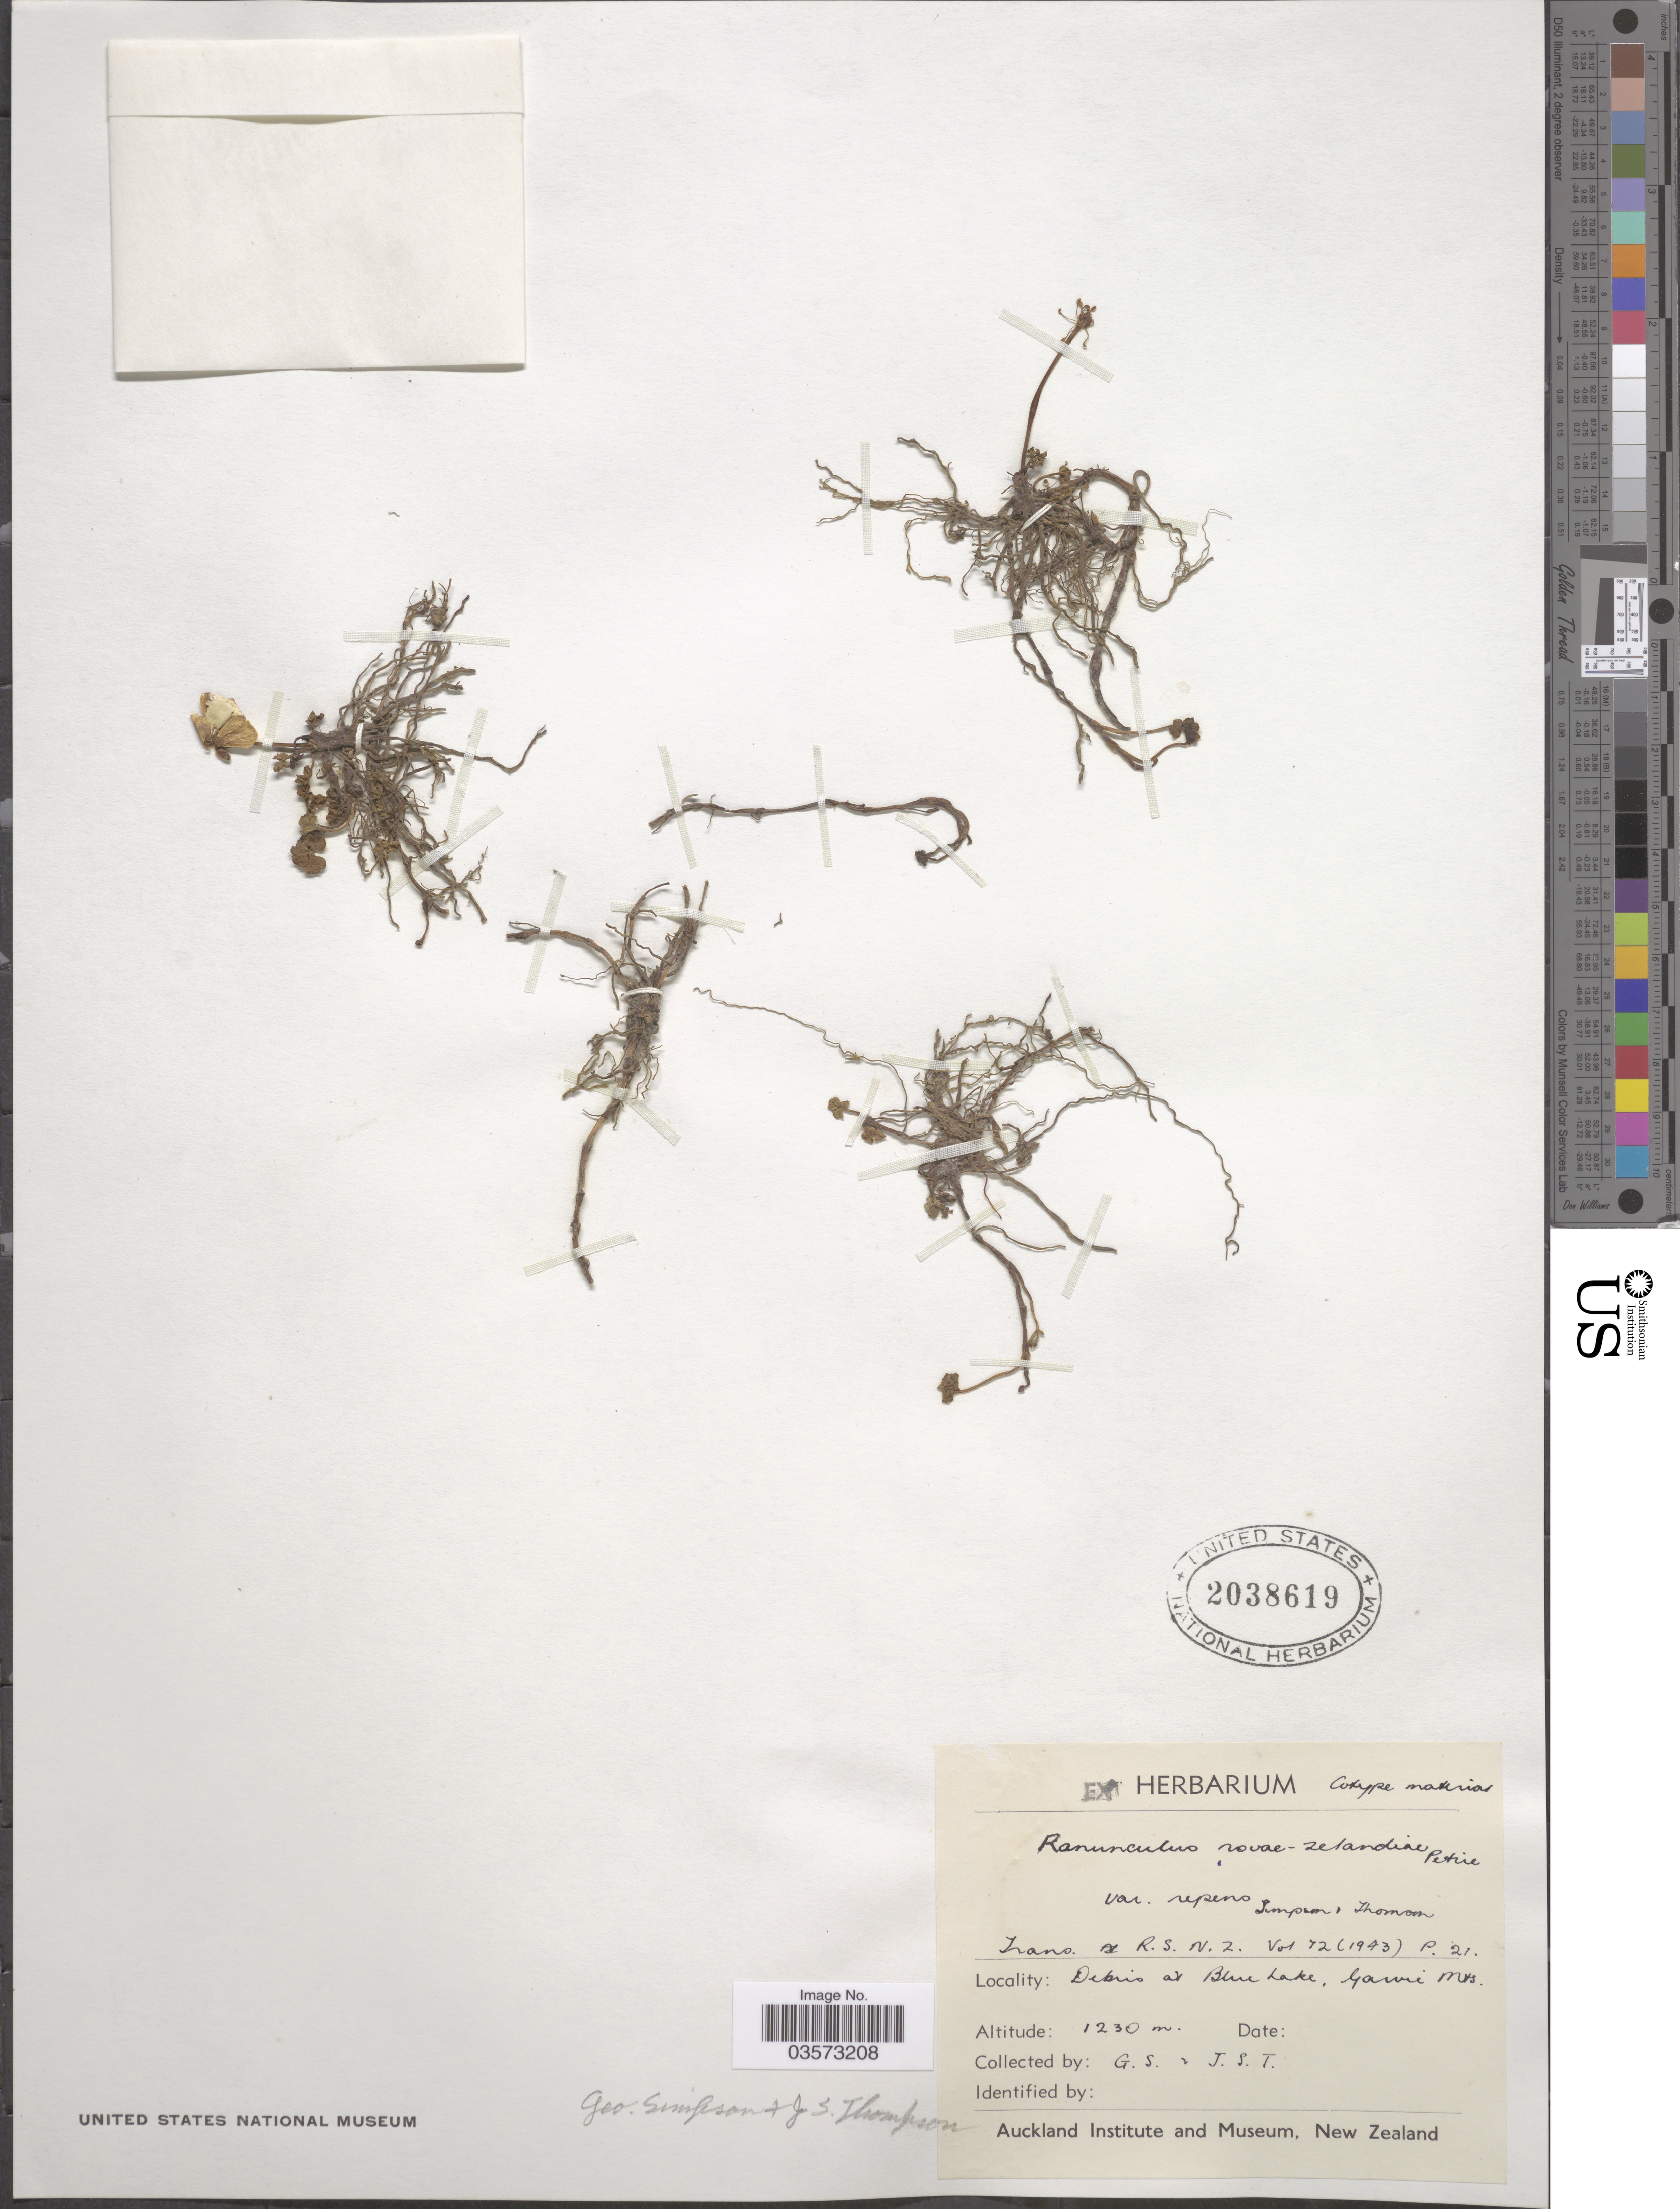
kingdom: Plantae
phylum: Tracheophyta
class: Magnoliopsida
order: Ranunculales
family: Ranunculaceae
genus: Ranunculus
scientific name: Ranunculus novae-zelandiae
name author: Petrie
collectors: G. Simpson & J. S. Thompson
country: New Zealand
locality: Debris at Blue Lake, Garvie Mts.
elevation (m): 1230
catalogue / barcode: US 2038619